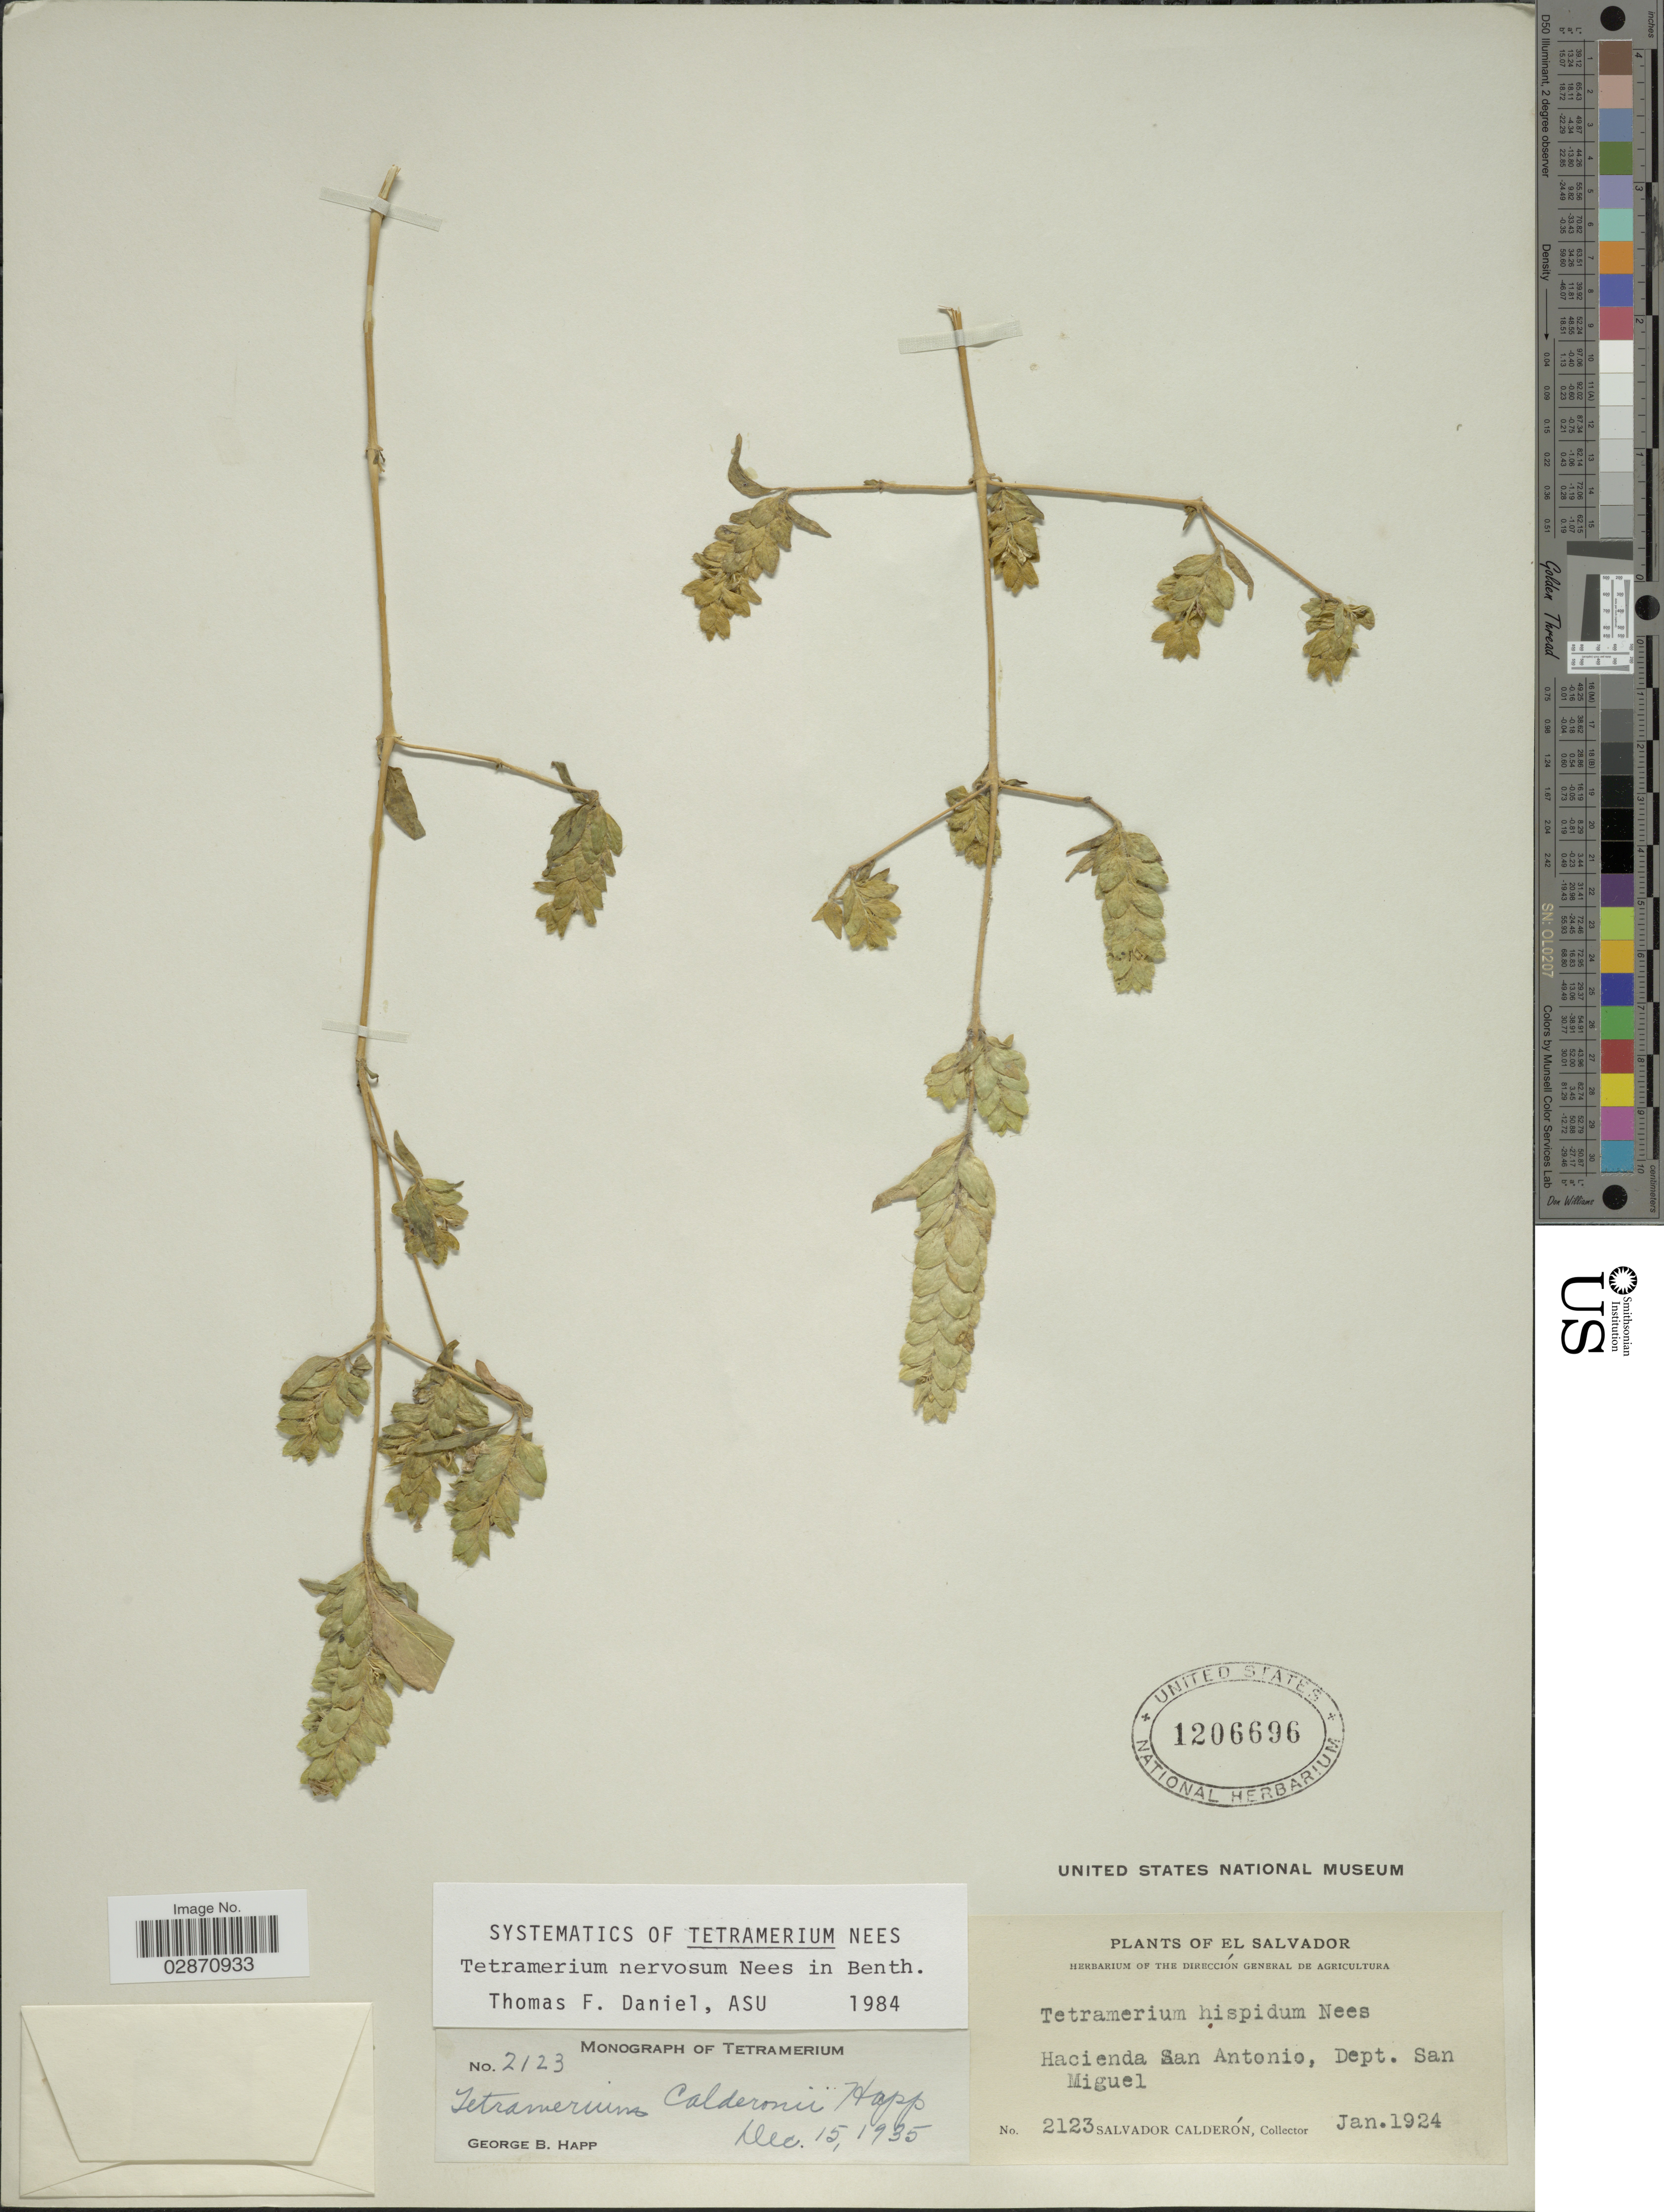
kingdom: Plantae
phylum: Tracheophyta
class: Magnoliopsida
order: Lamiales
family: Acanthaceae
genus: Tetramerium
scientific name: Tetramerium nervosum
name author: Nees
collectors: S. Calderón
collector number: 2123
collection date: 1924-01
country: El Salvador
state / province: San Miguel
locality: Hacienda San Antonio, Dept. San Miguel.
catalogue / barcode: US 1206696